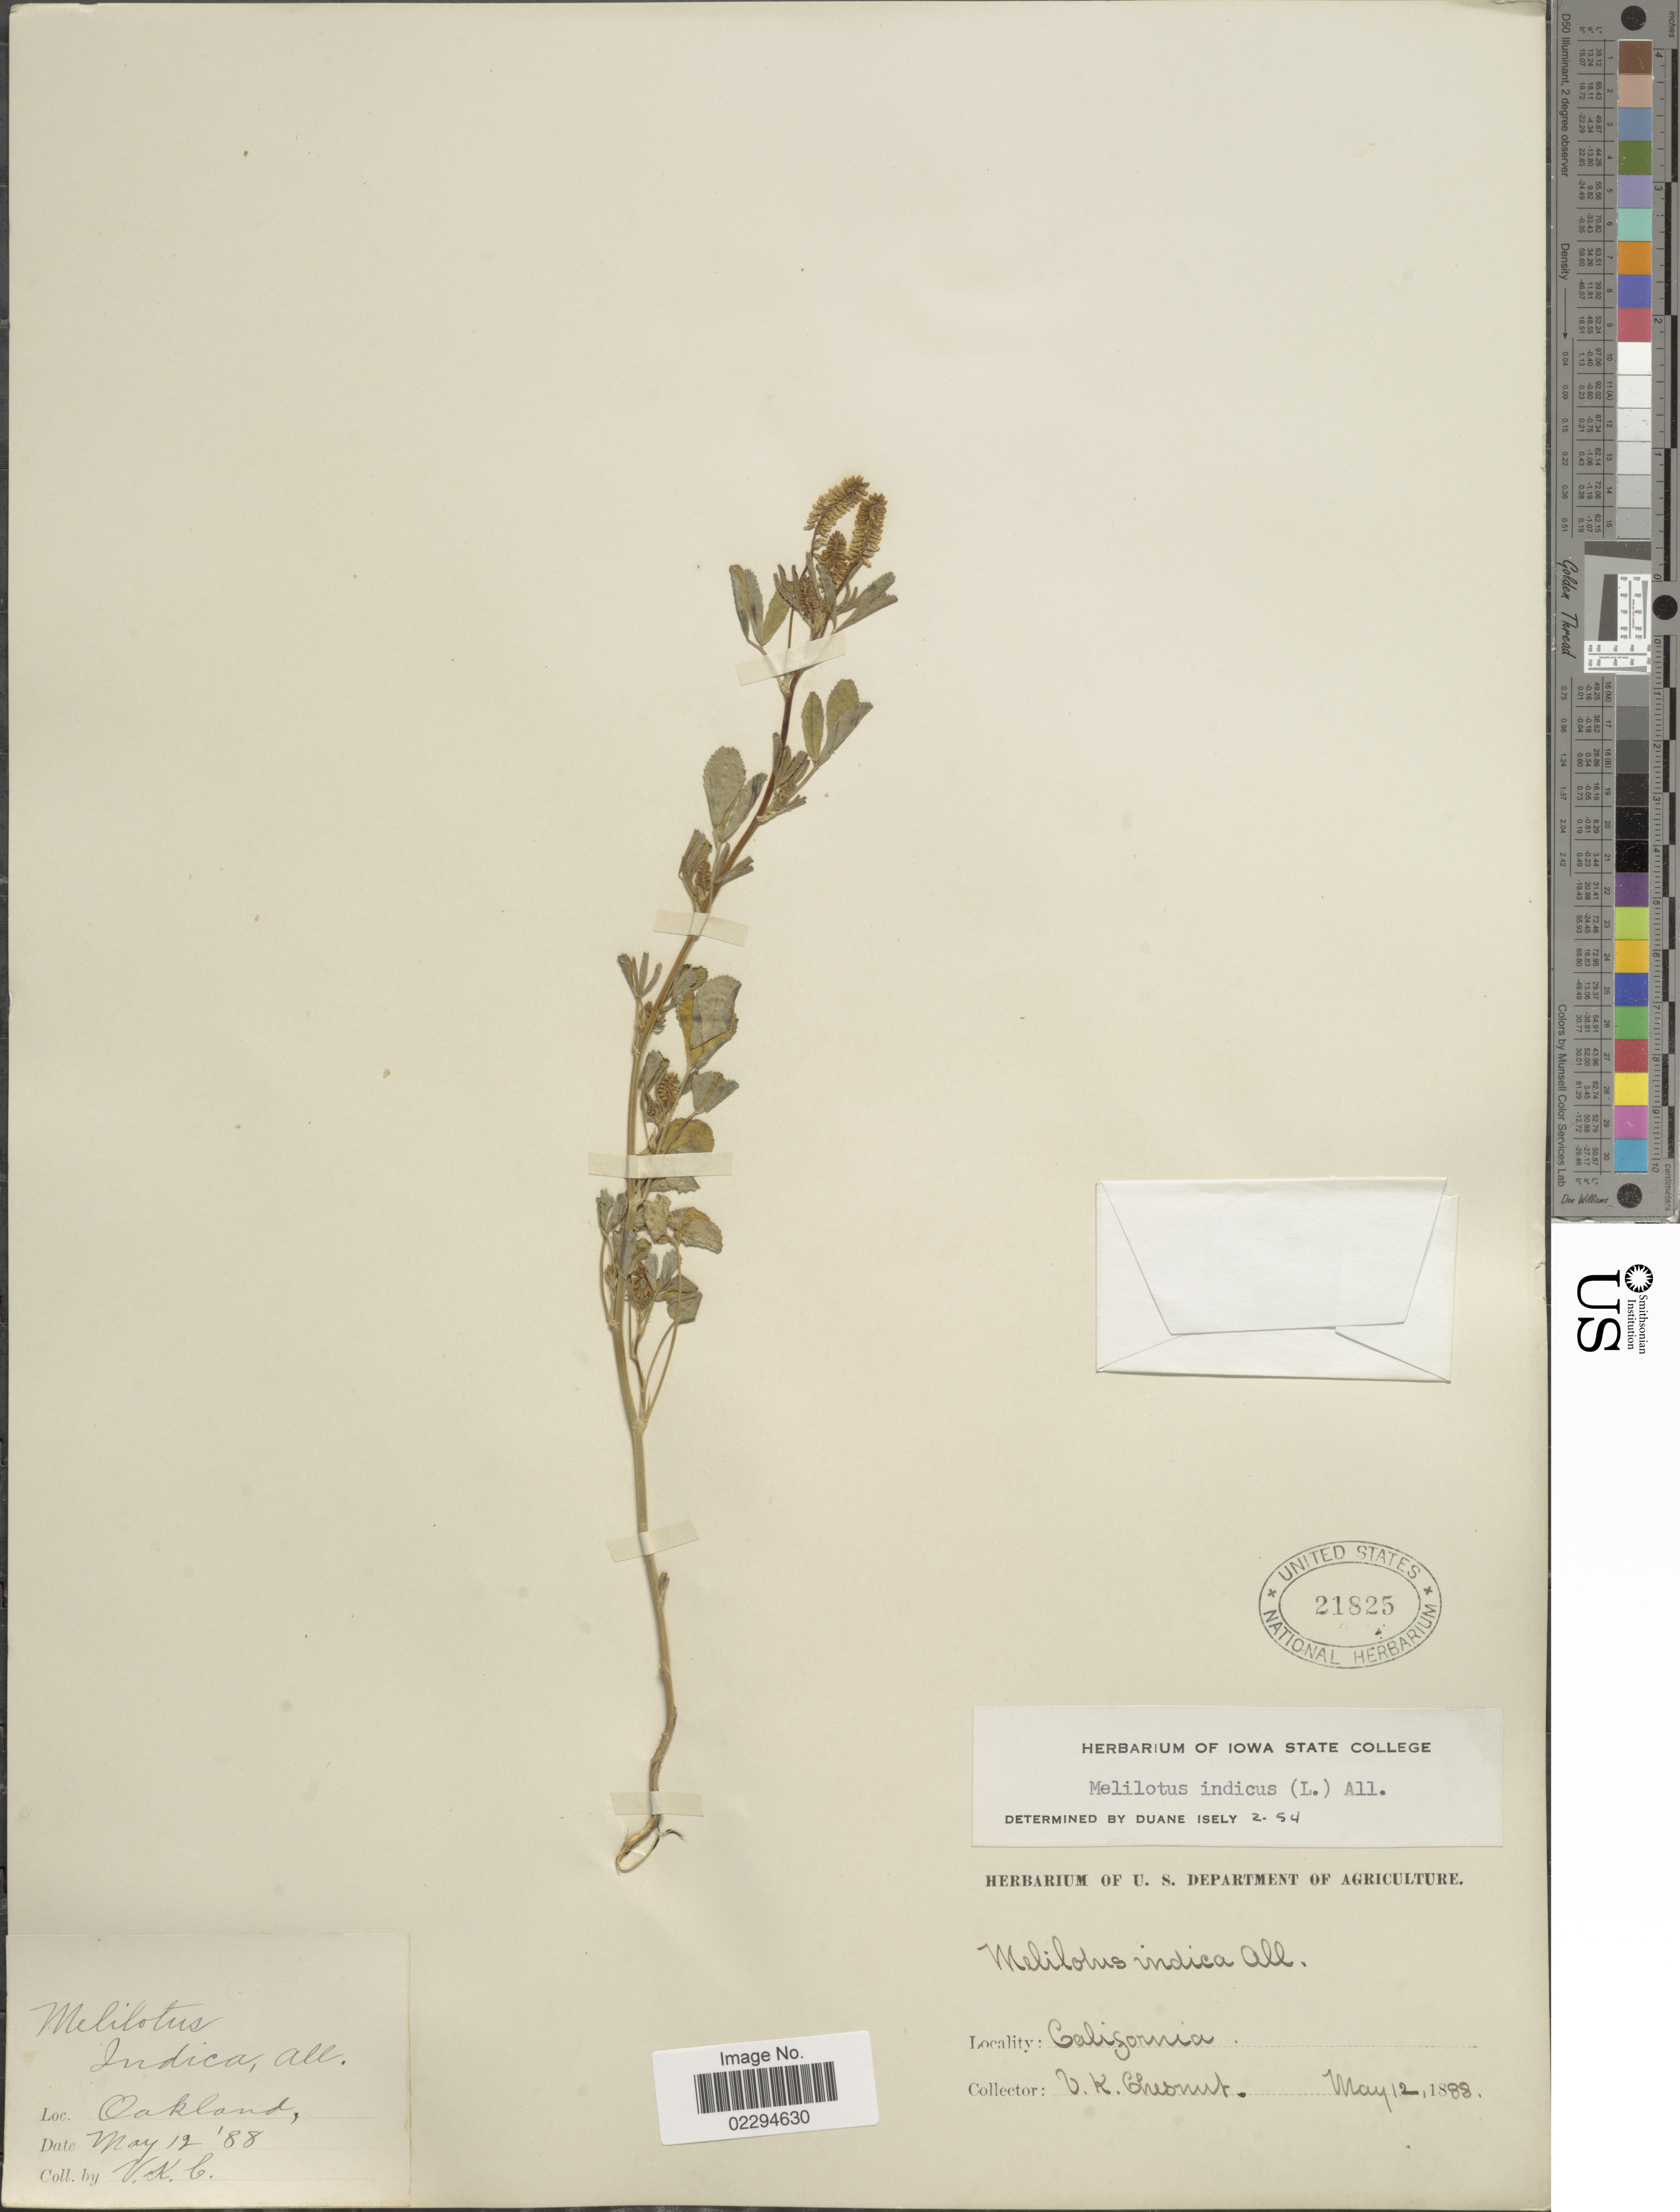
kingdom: Plantae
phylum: Tracheophyta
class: Magnoliopsida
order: Fabales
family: Fabaceae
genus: Melilotus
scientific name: Melilotus indicus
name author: (L.) All.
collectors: V. K. Chestnut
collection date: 1888-05-12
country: United States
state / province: California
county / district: Alameda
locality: Oakland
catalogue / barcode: US 21825